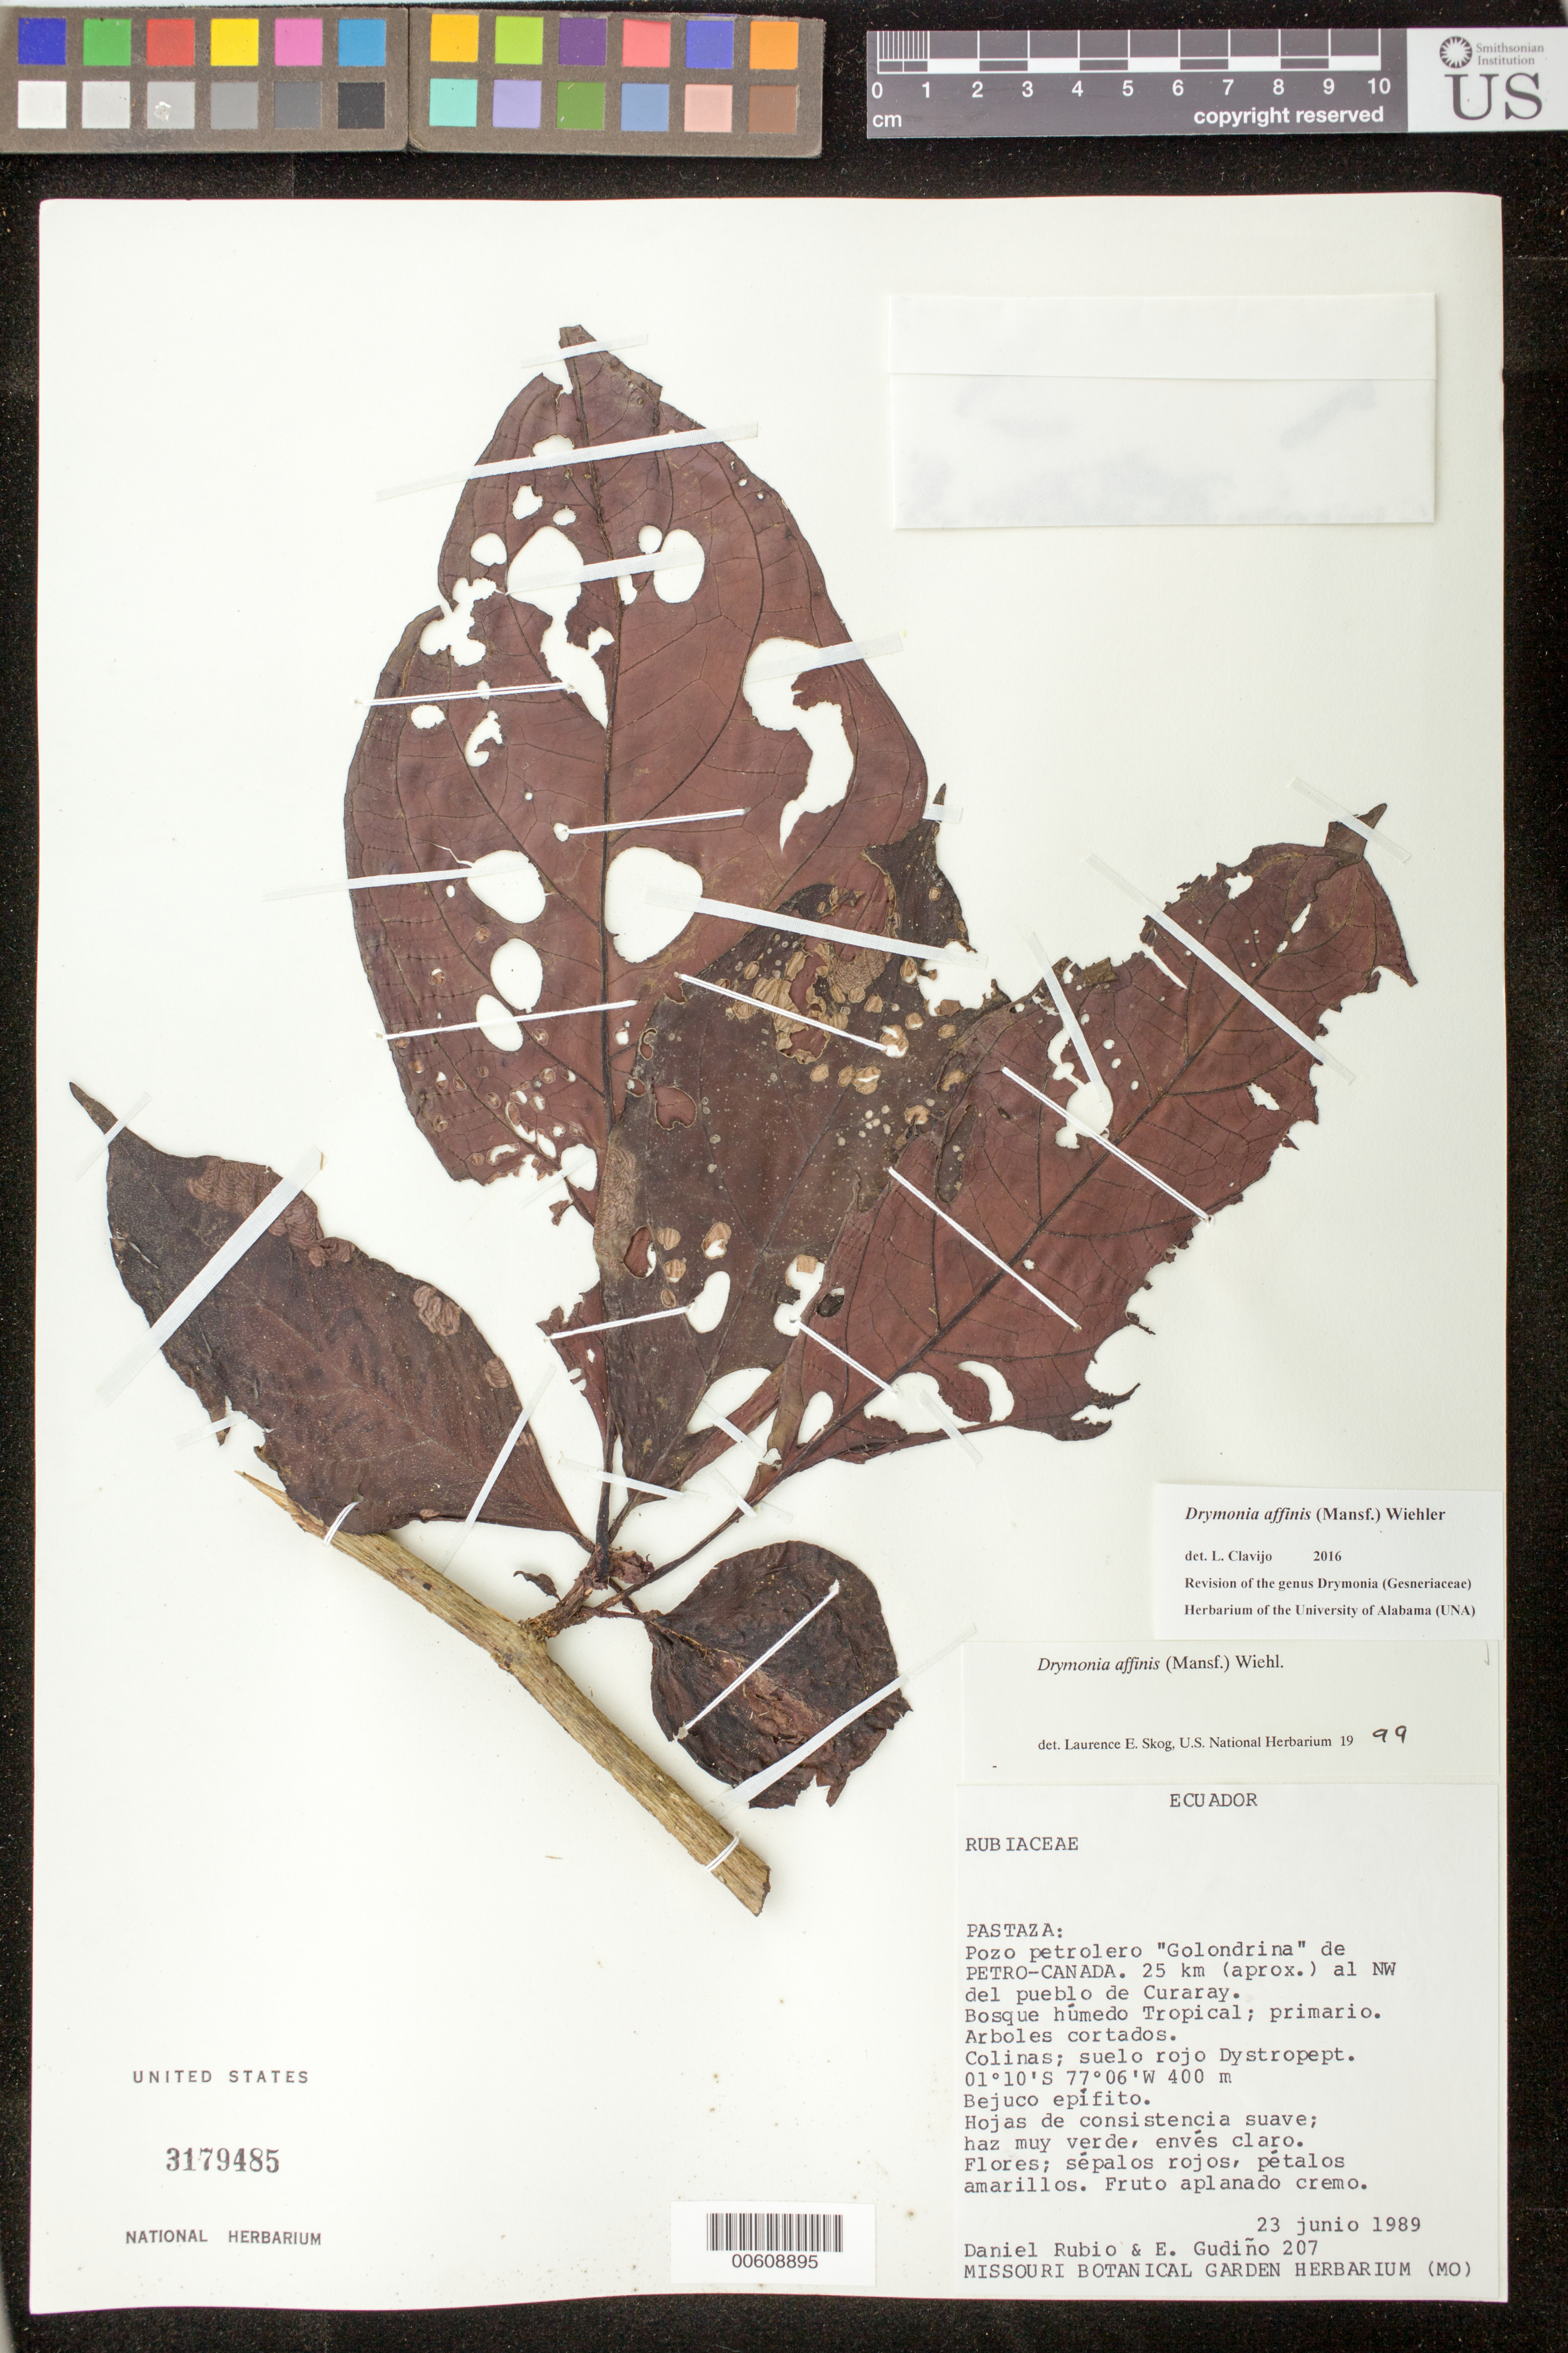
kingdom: Plantae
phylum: Tracheophyta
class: Magnoliopsida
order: Lamiales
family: Gesneriaceae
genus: Drymonia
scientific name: Drymonia affinis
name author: (Mansf.) Wiehler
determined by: Skog, Laurence E.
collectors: D. Rubio & E. Gudiño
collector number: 207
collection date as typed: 23 Jun 1989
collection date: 1989-06-23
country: Ecuador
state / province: Pastaza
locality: Pozo petrolero "Golondrina" de PETRO-CANADA. 25 km (aprox.) al NW del pueblo de Curaray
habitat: Bosque húmedo tropical; primario; árboles cortados; colinas; suelo rojo Dystropept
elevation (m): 400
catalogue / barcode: US 3179485